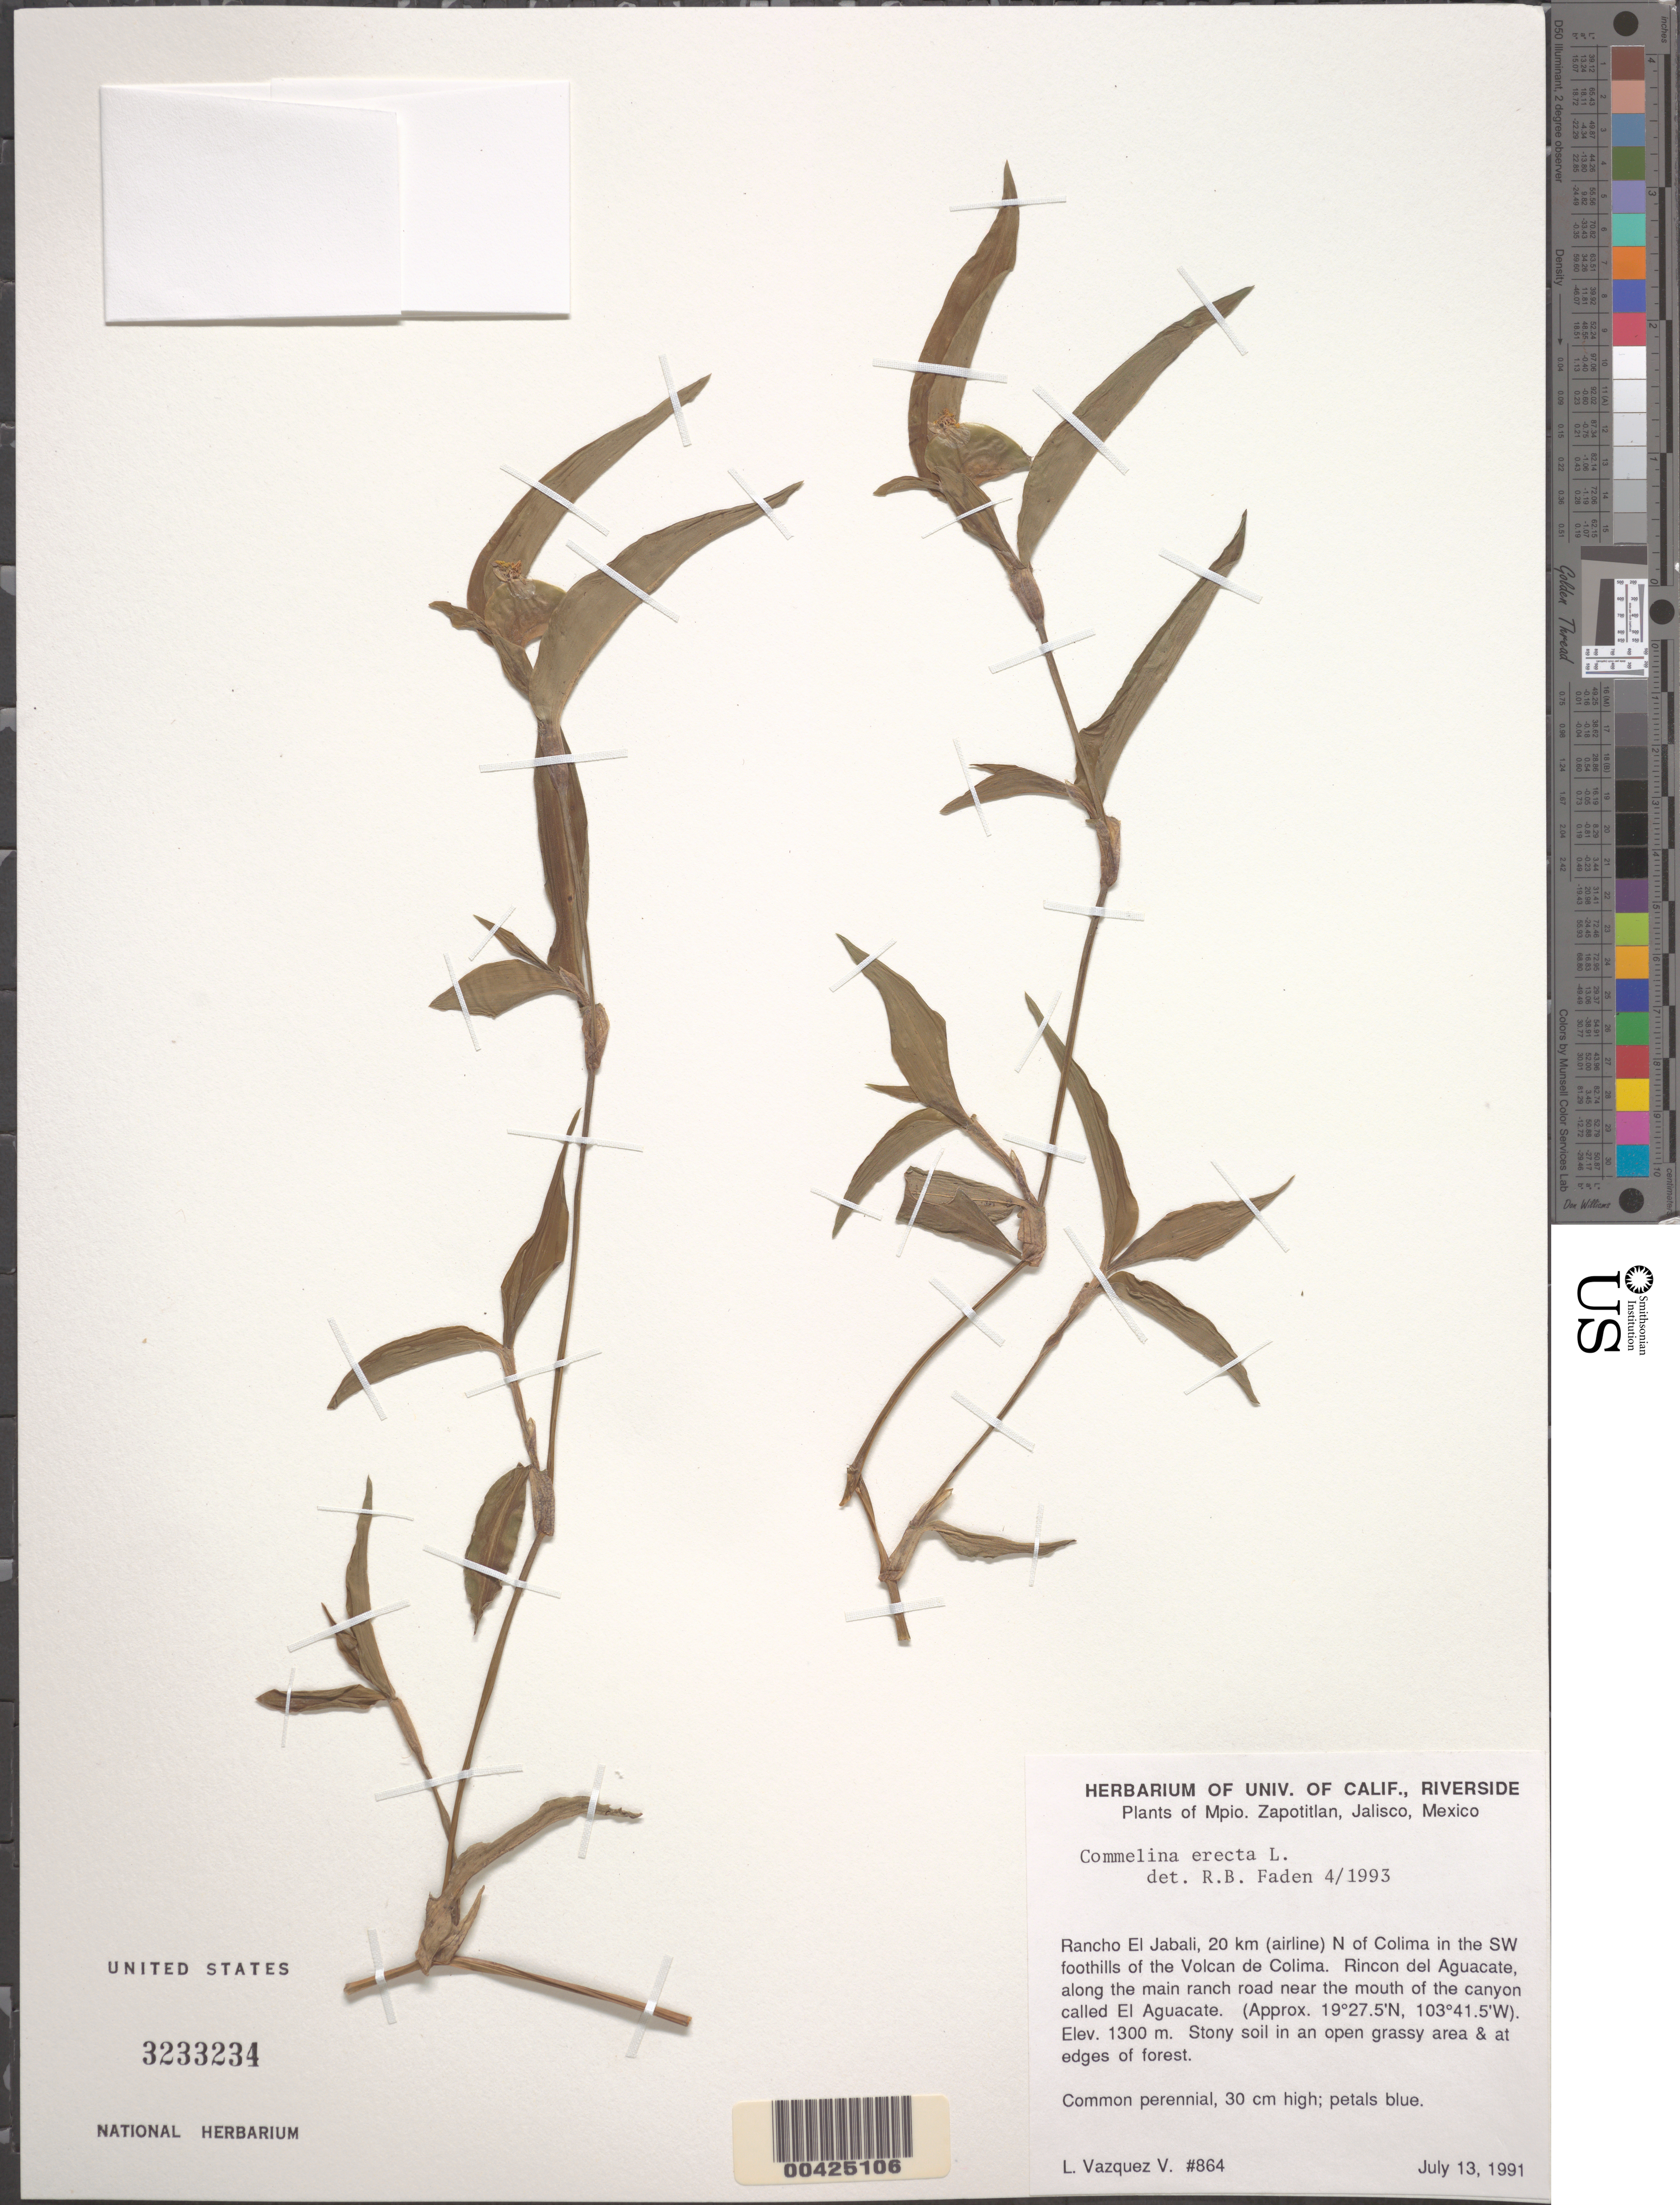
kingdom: Plantae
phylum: Tracheophyta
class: Liliopsida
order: Commelinales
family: Commelinaceae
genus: Commelina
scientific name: Commelina erecta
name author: L.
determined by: Faden, Robert B., (US), Smithsonian Institution - National Museum of Natural History (UNITED STATES)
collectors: L. Vazquez V.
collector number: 864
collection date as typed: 13 Jul 1991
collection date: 1991-07-13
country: Mexico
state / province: Colima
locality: Comala, Rancho El Jabali, N of Colima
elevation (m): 1300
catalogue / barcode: US 3233234